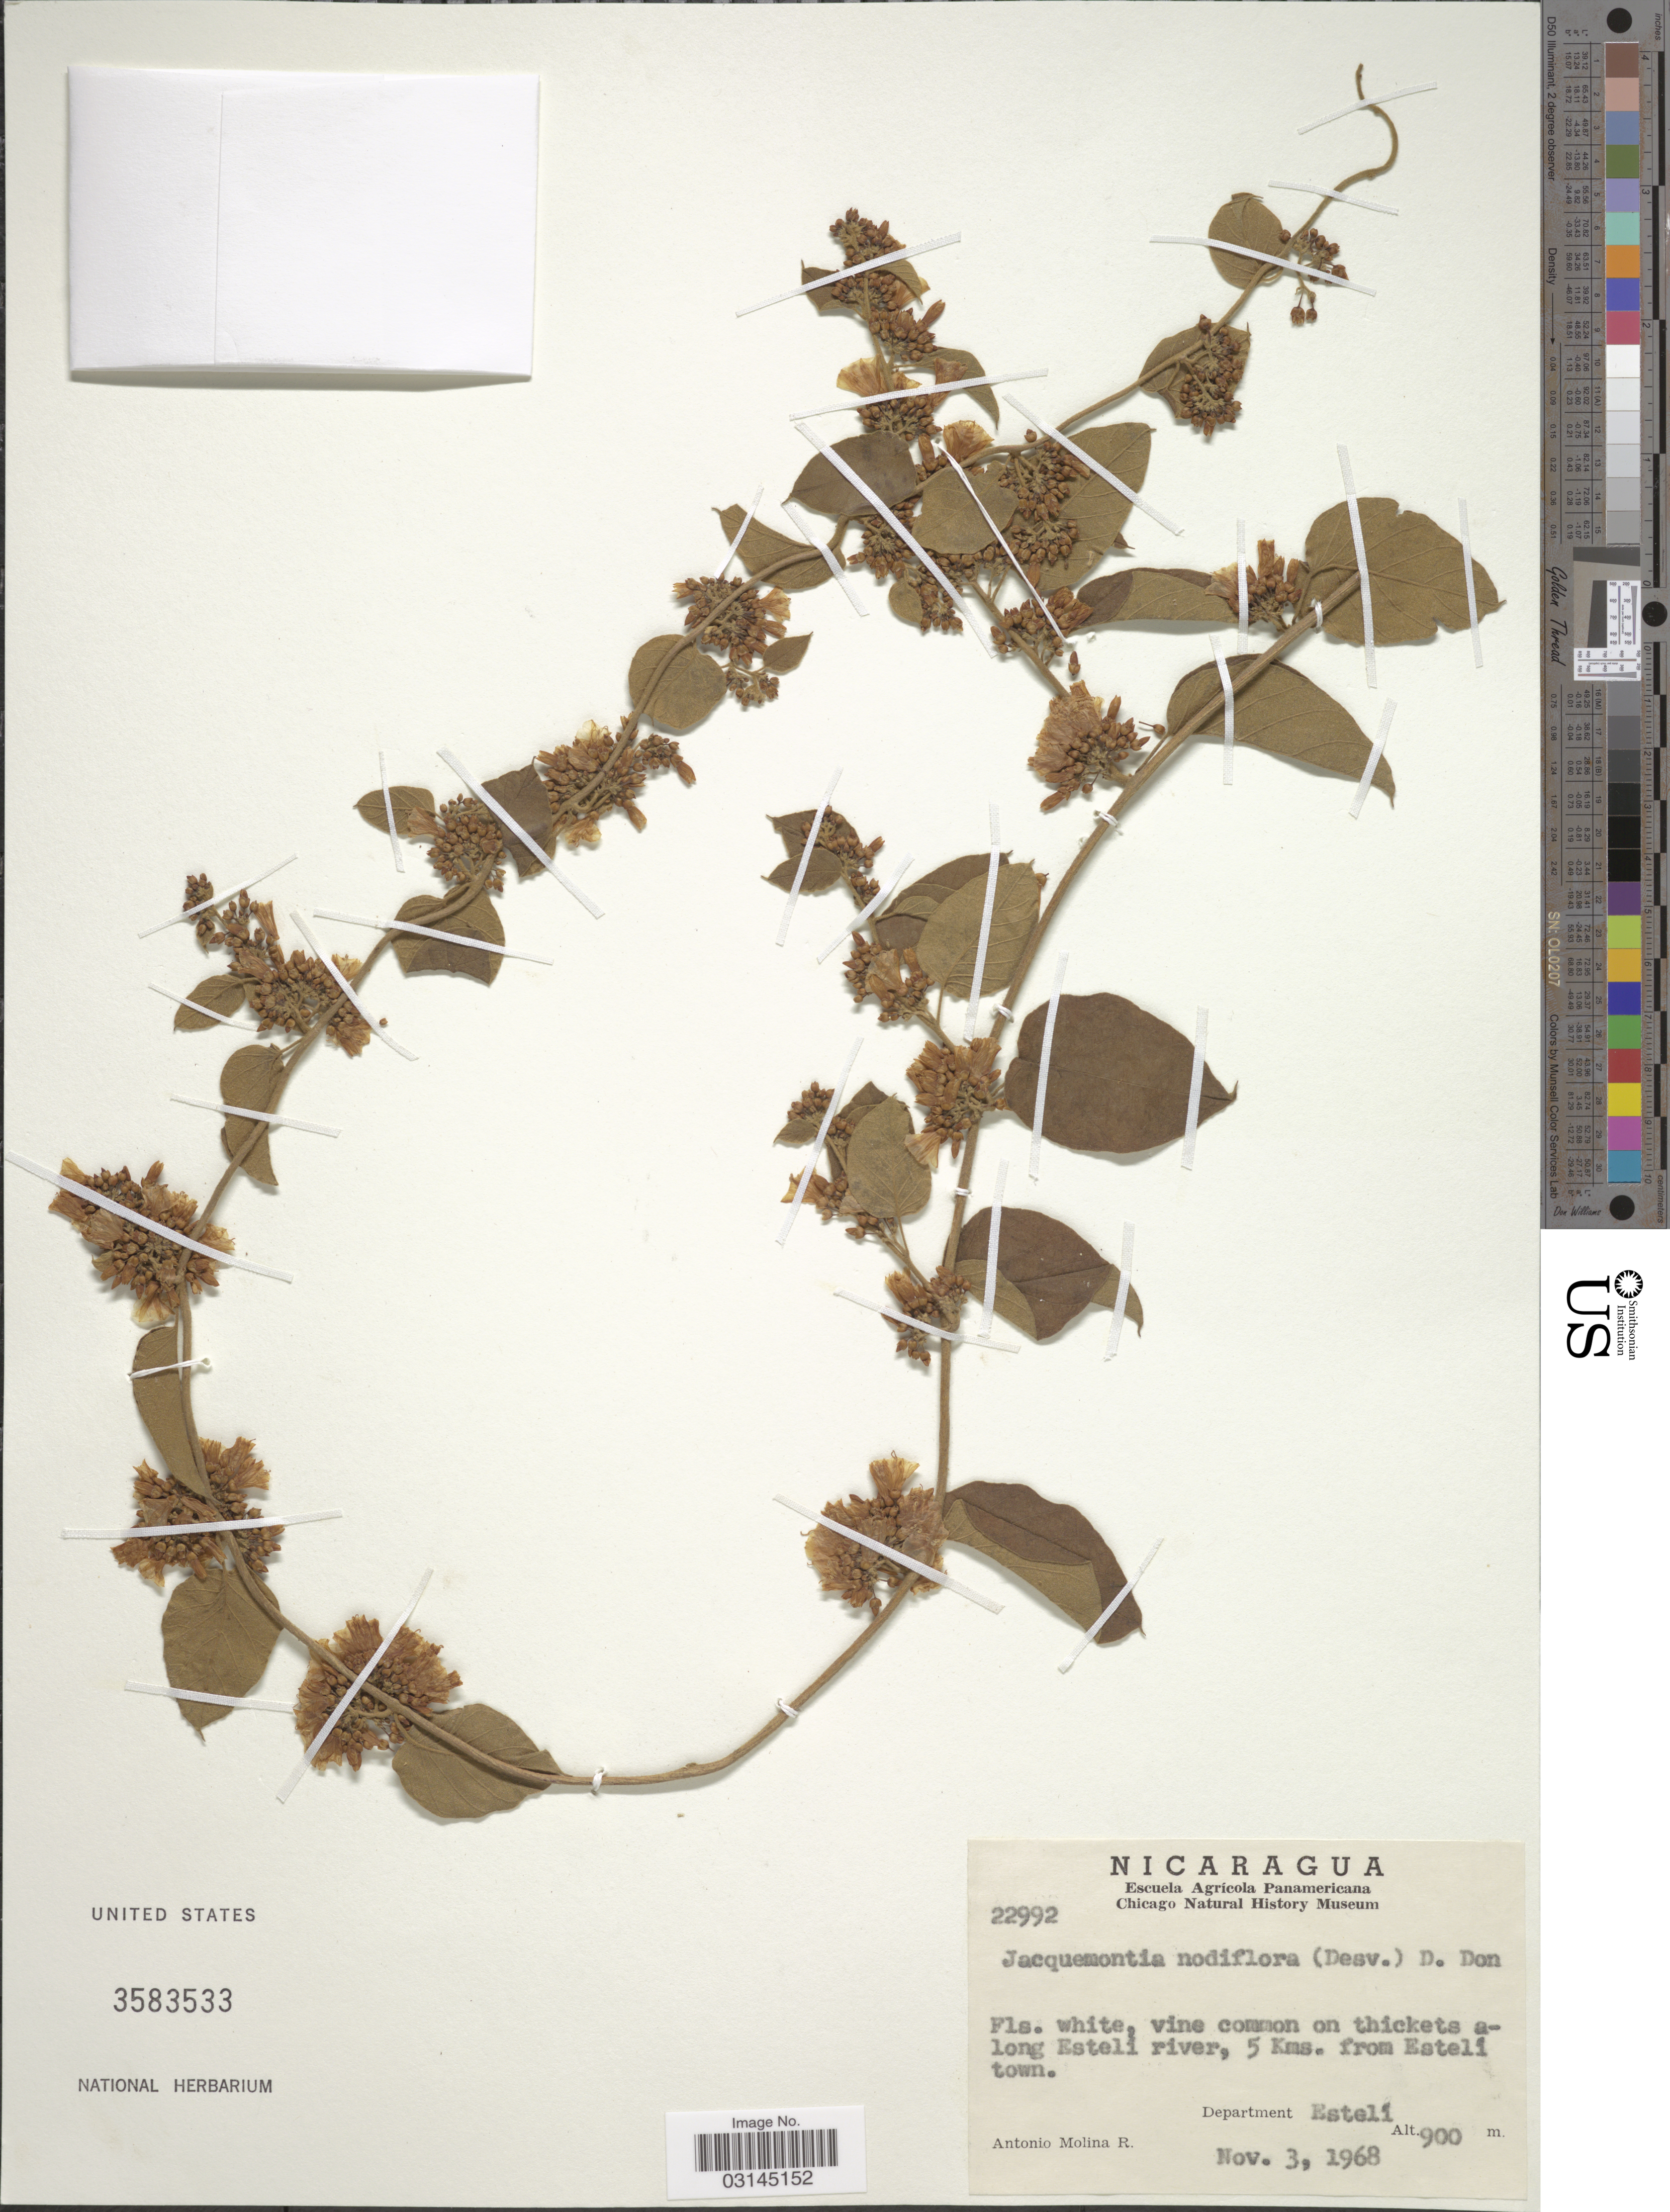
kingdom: Plantae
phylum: Tracheophyta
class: Magnoliopsida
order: Solanales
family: Convolvulaceae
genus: Convolvulus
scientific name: Convolvulus nodiflorus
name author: Desr.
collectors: A. Molina R.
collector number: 22992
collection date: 1968-11-03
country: Nicaragua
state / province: Esteli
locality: Vine common on thickets along Esteli river, 5 Kms. from Estelí town. Department Estelí.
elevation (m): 900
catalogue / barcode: US 3583533